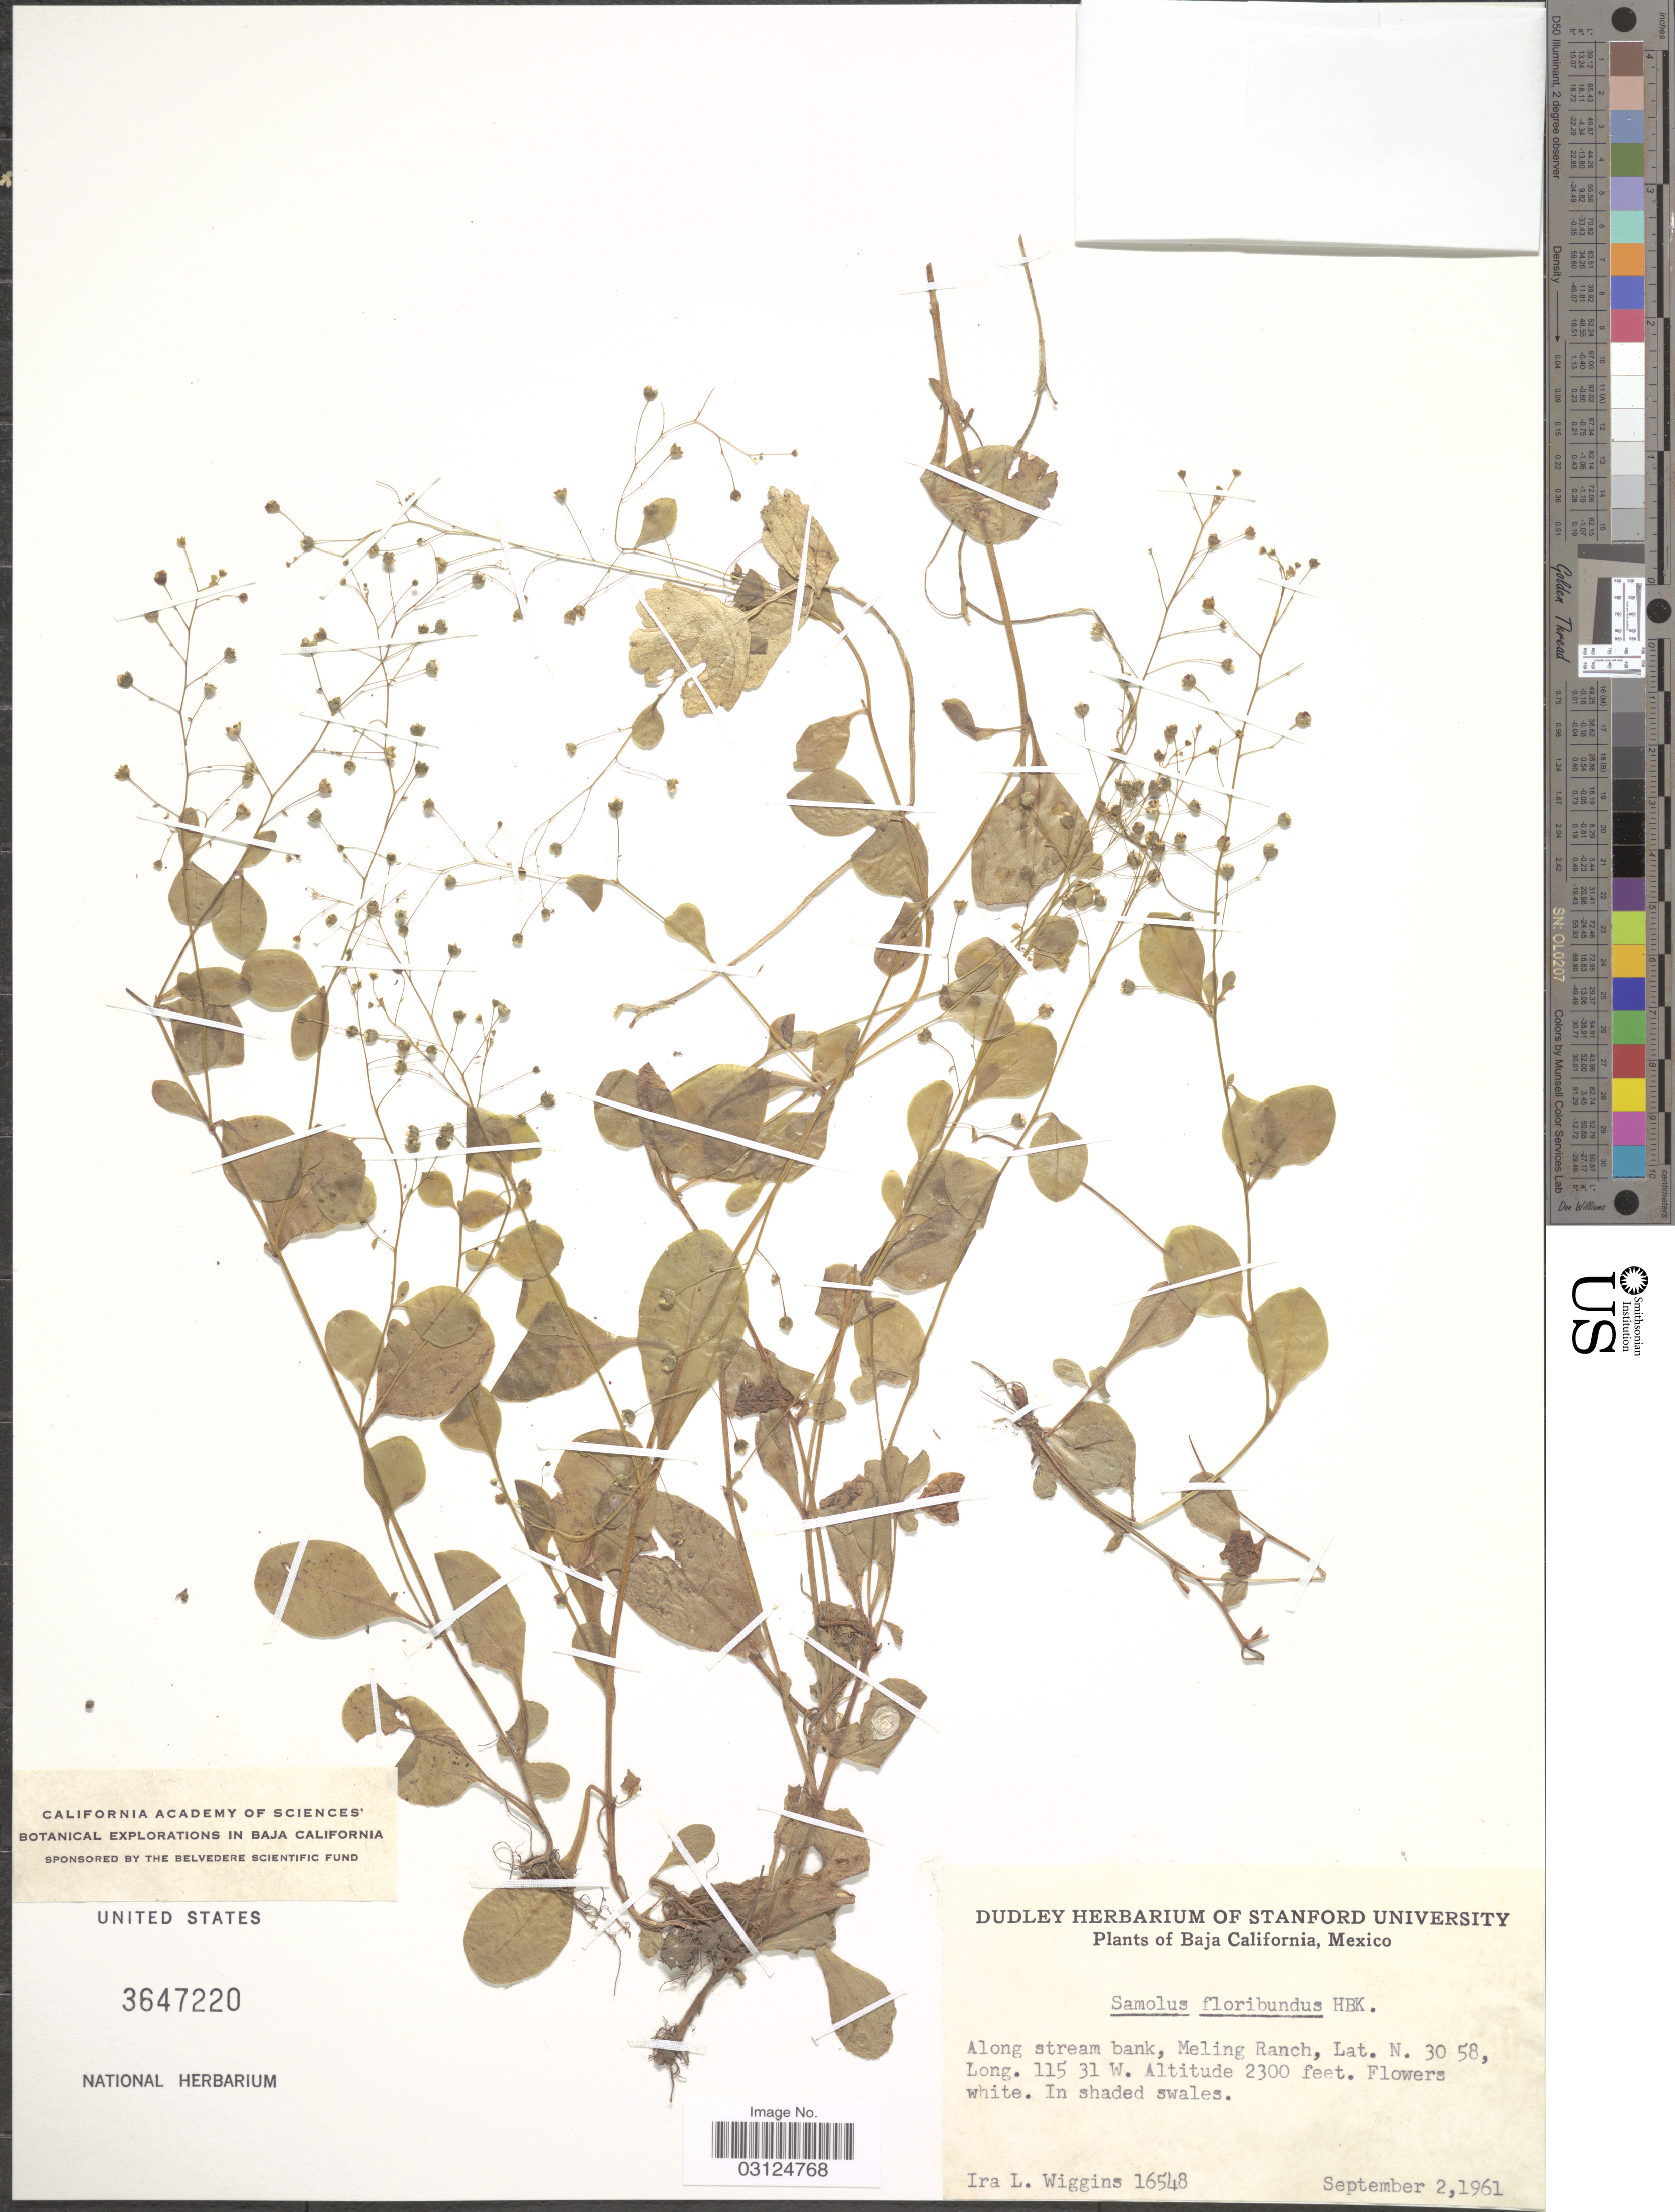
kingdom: Plantae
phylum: Tracheophyta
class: Magnoliopsida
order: Ericales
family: Primulaceae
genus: Samolus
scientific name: Samolus valerandi var. floribundus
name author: (Kunth) R. Knuth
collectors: I. L. Wiggins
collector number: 16548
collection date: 1961-09-02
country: Mexico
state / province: Baja California Norte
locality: Along stream bank, Meling Ranch.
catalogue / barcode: US 3647220